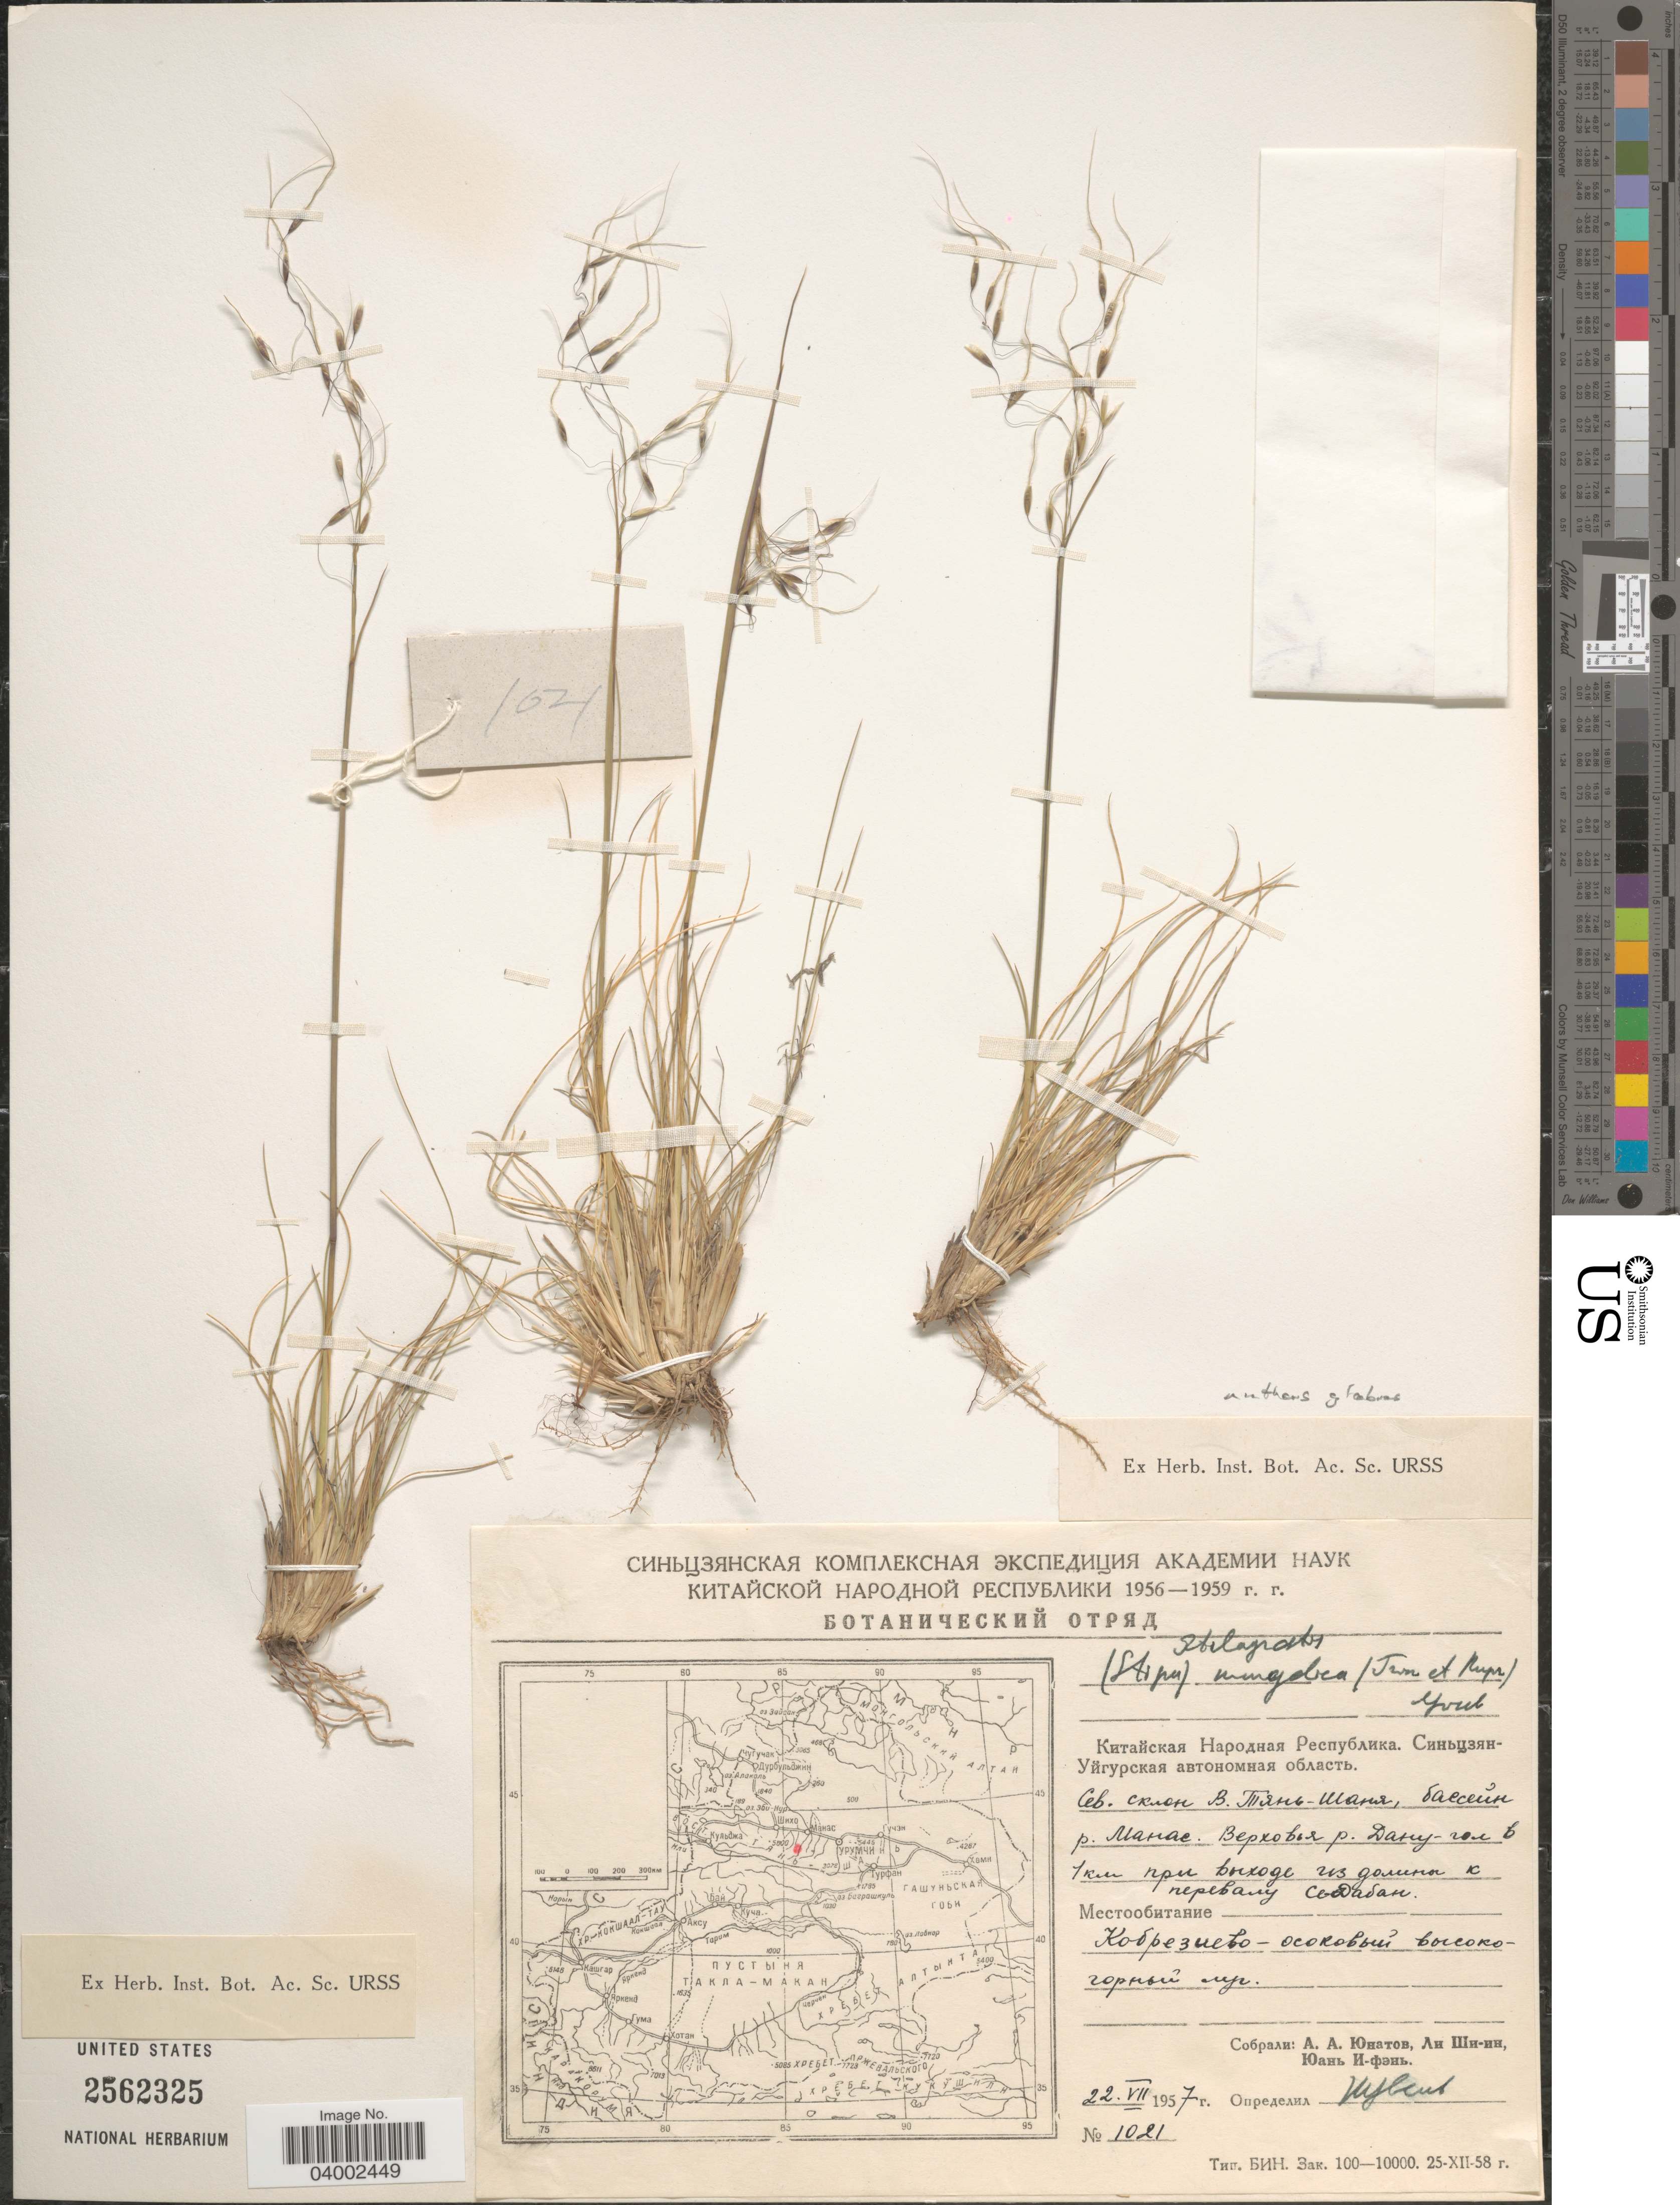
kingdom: Plantae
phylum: Tracheophyta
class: Liliopsida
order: Poales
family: Poaceae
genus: Ptilagrostis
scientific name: Ptilagrostis mongholica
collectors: A. Unatov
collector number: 1021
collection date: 1957-07-22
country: China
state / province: Xinjiang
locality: North slope of Tian Shan, basin of river Manas, near Daban Pass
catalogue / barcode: US 2562325